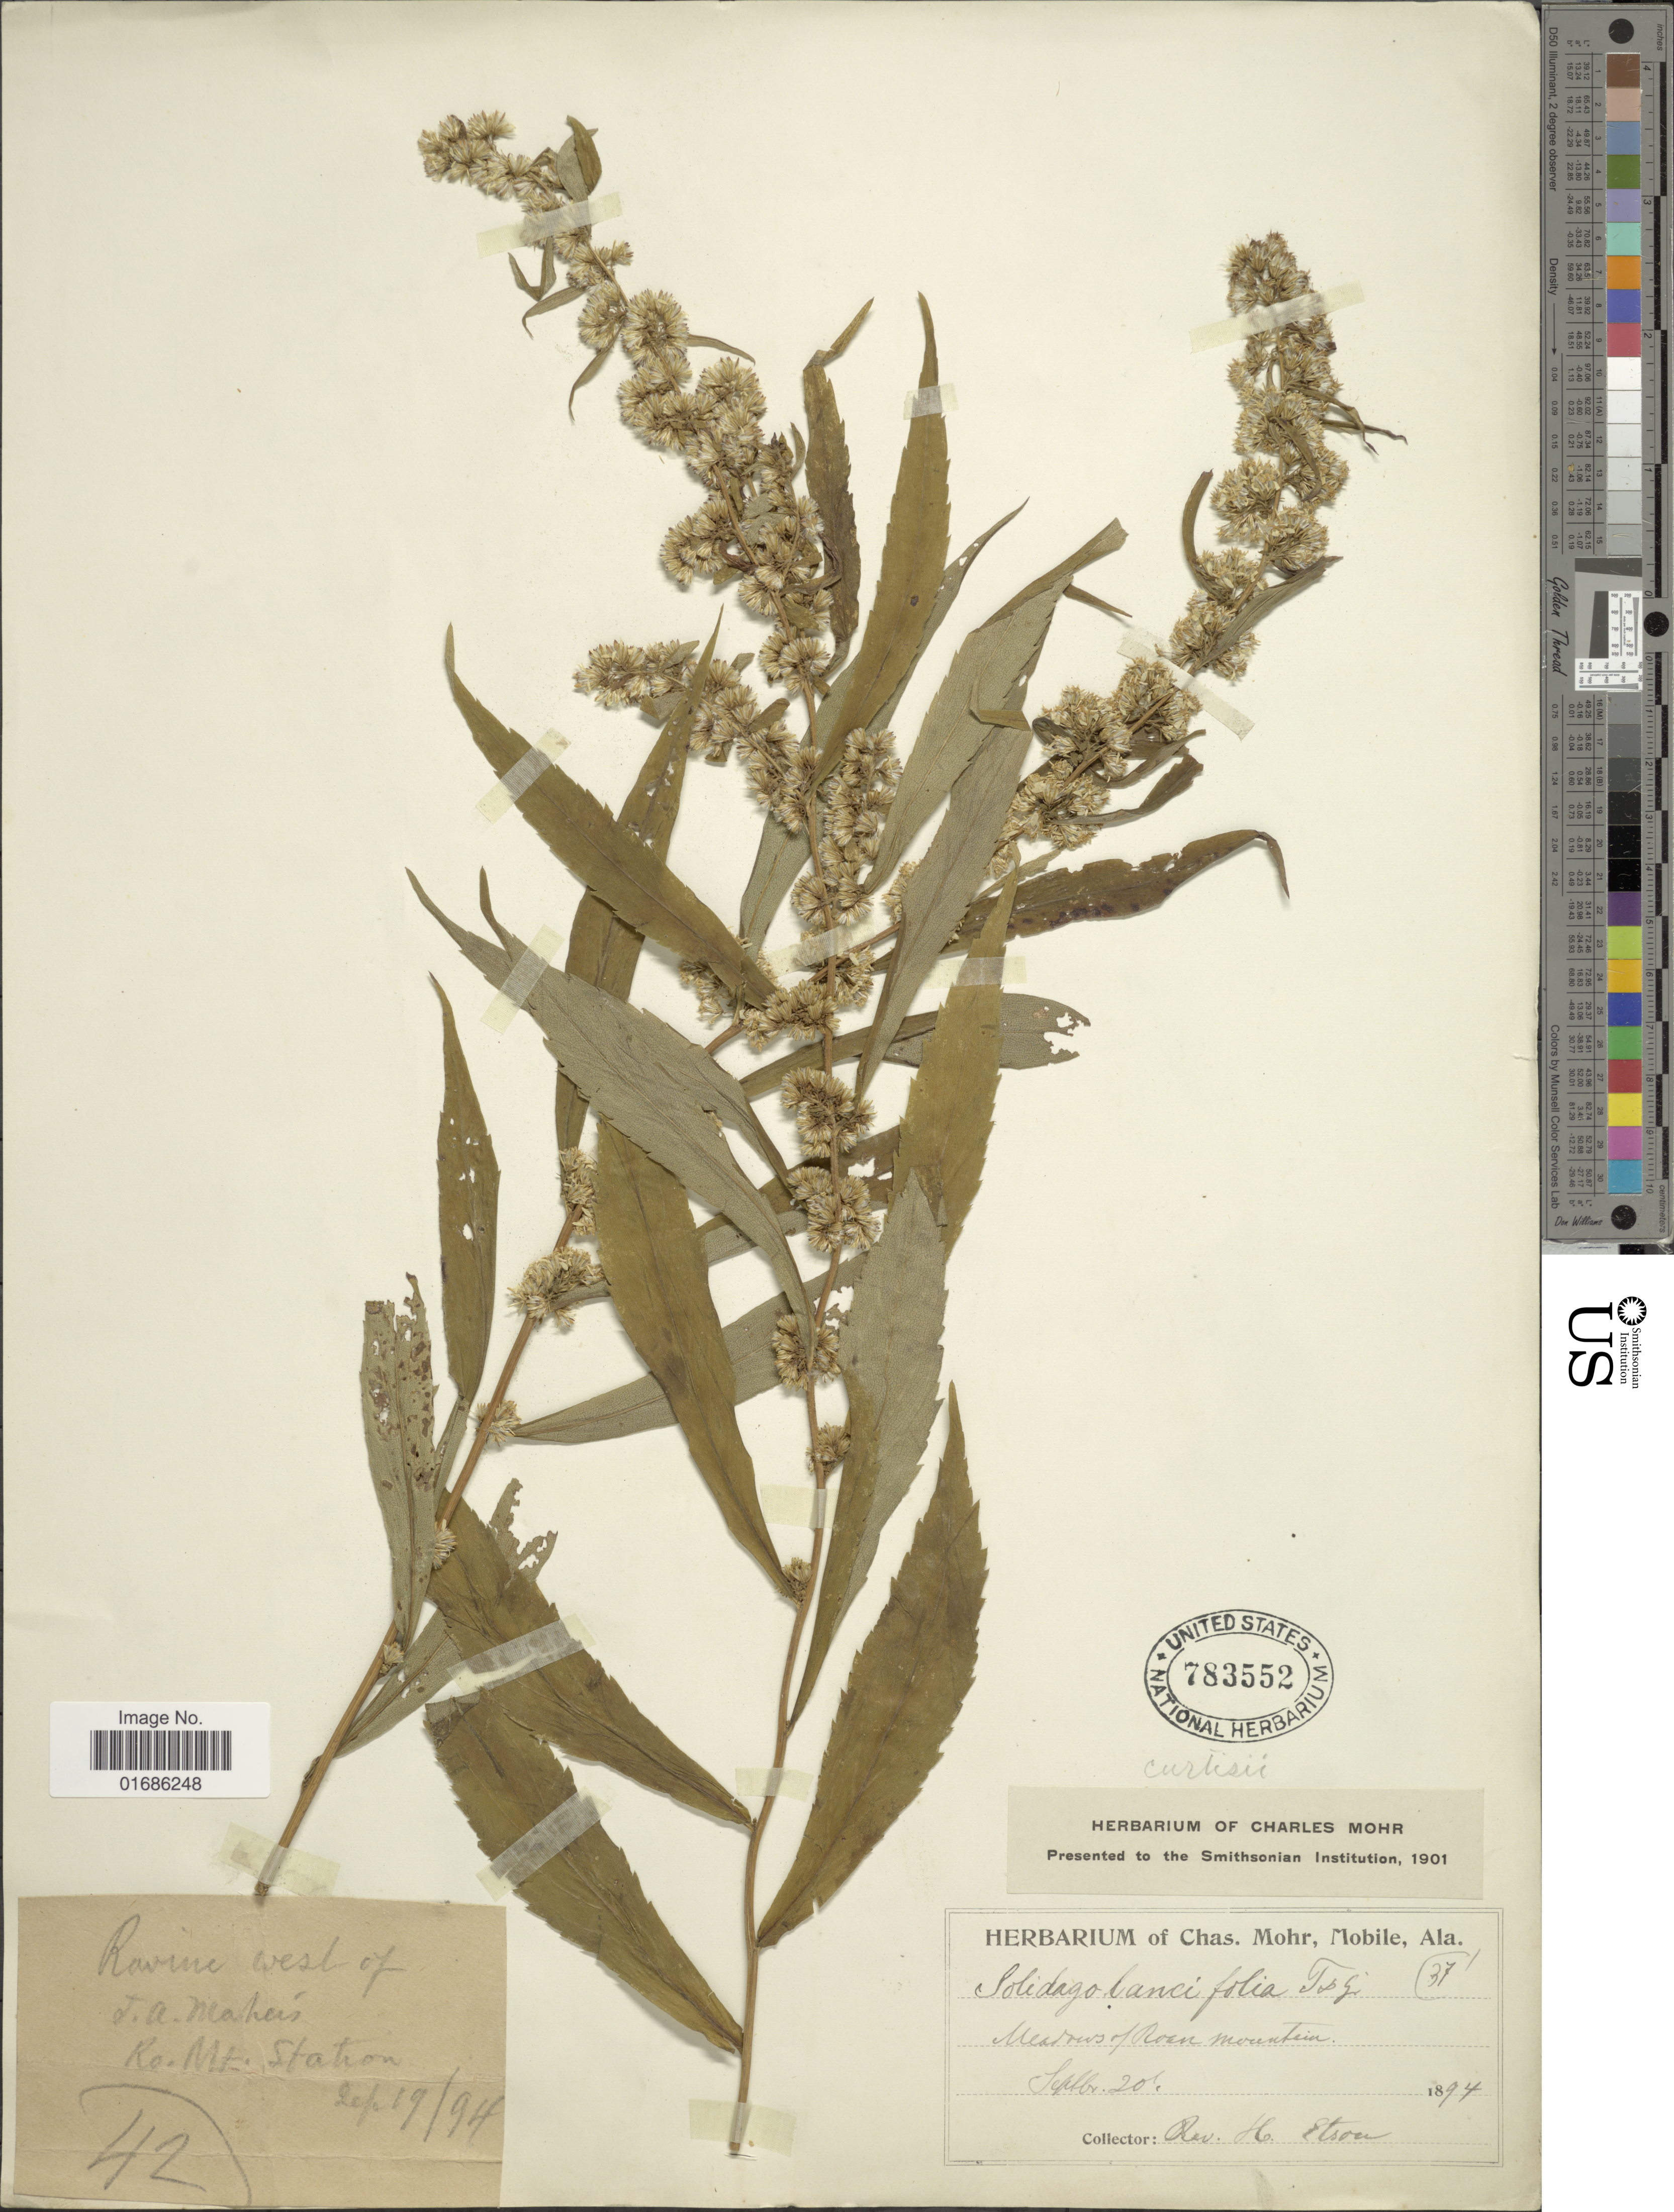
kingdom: Plantae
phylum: Tracheophyta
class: Magnoliopsida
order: Asterales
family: Asteraceae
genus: Solidago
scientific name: Solidago curtisii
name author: Torr. & A. Gray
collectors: H. Etson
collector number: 42?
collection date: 1894-09-20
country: United States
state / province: North Carolina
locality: Meadows of Roan Mountain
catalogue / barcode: US 783552